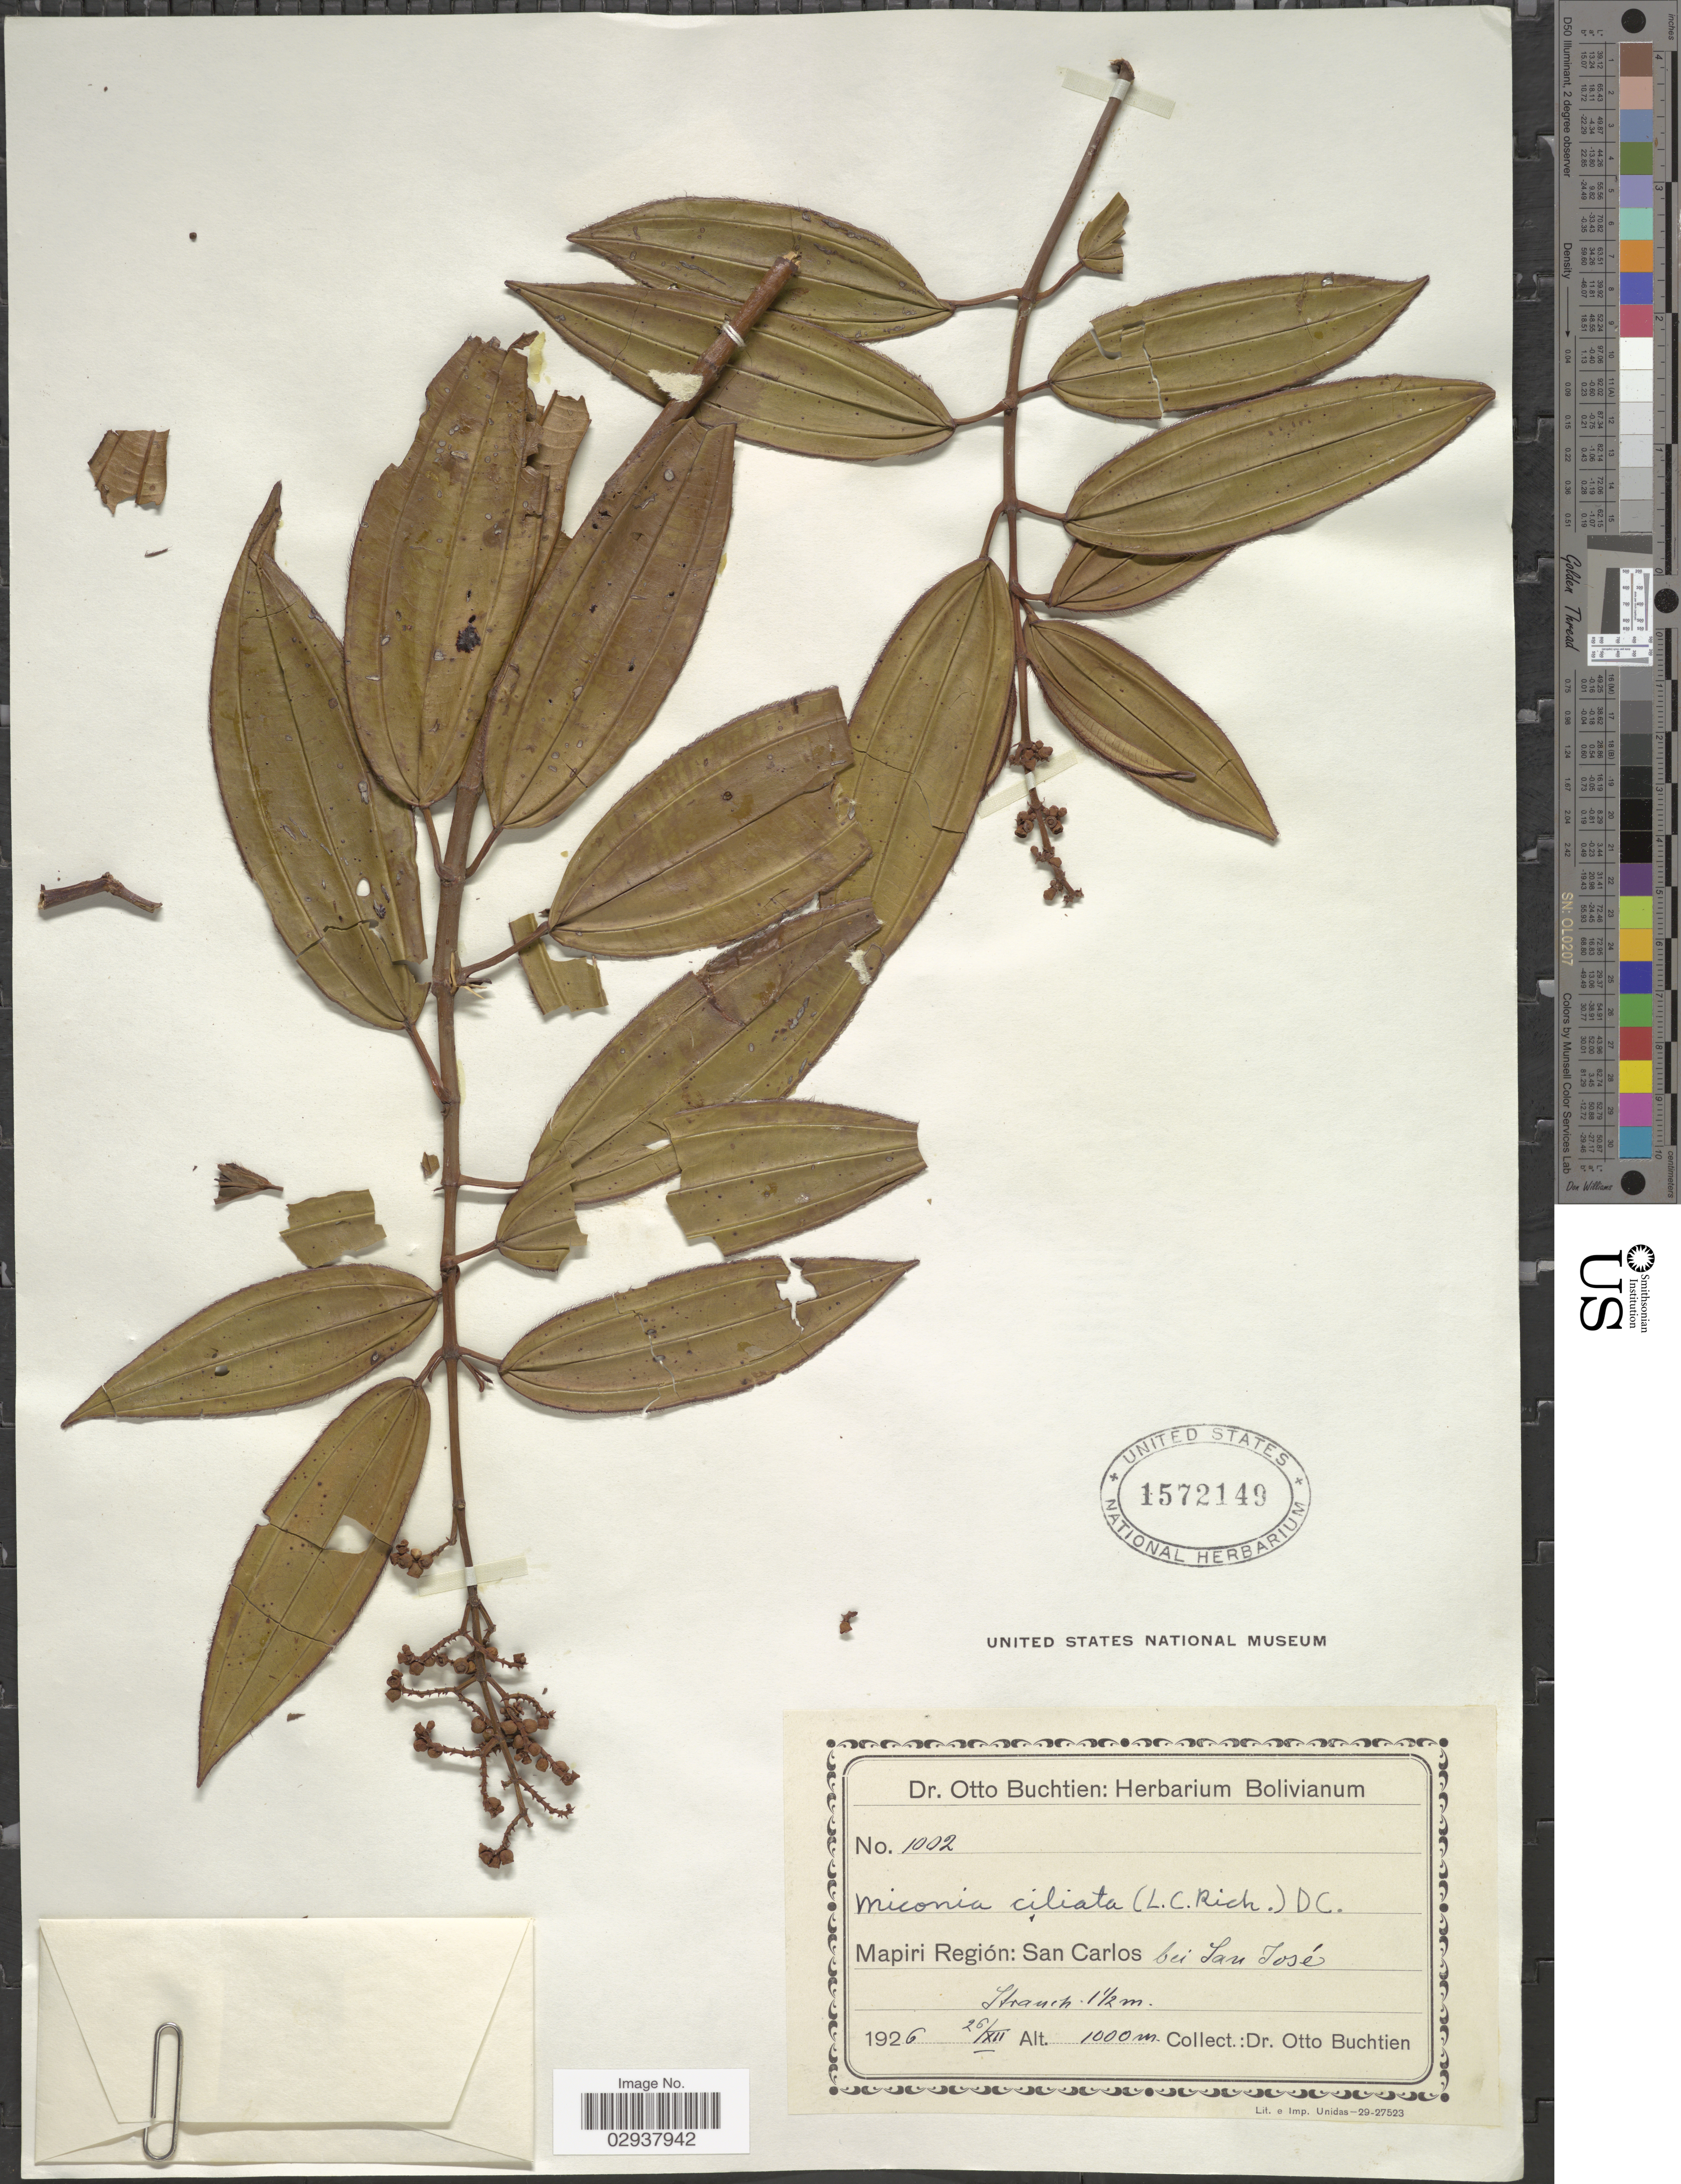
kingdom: Plantae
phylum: Tracheophyta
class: Magnoliopsida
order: Myrtales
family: Melastomataceae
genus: Miconia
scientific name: Miconia ciliata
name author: (Rich.) DC.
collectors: O. Buchtien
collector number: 1002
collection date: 1926-12-26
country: Bolivia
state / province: La Paz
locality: Mapiri Región: San Carlos bei San José.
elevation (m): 1000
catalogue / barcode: US 1572149